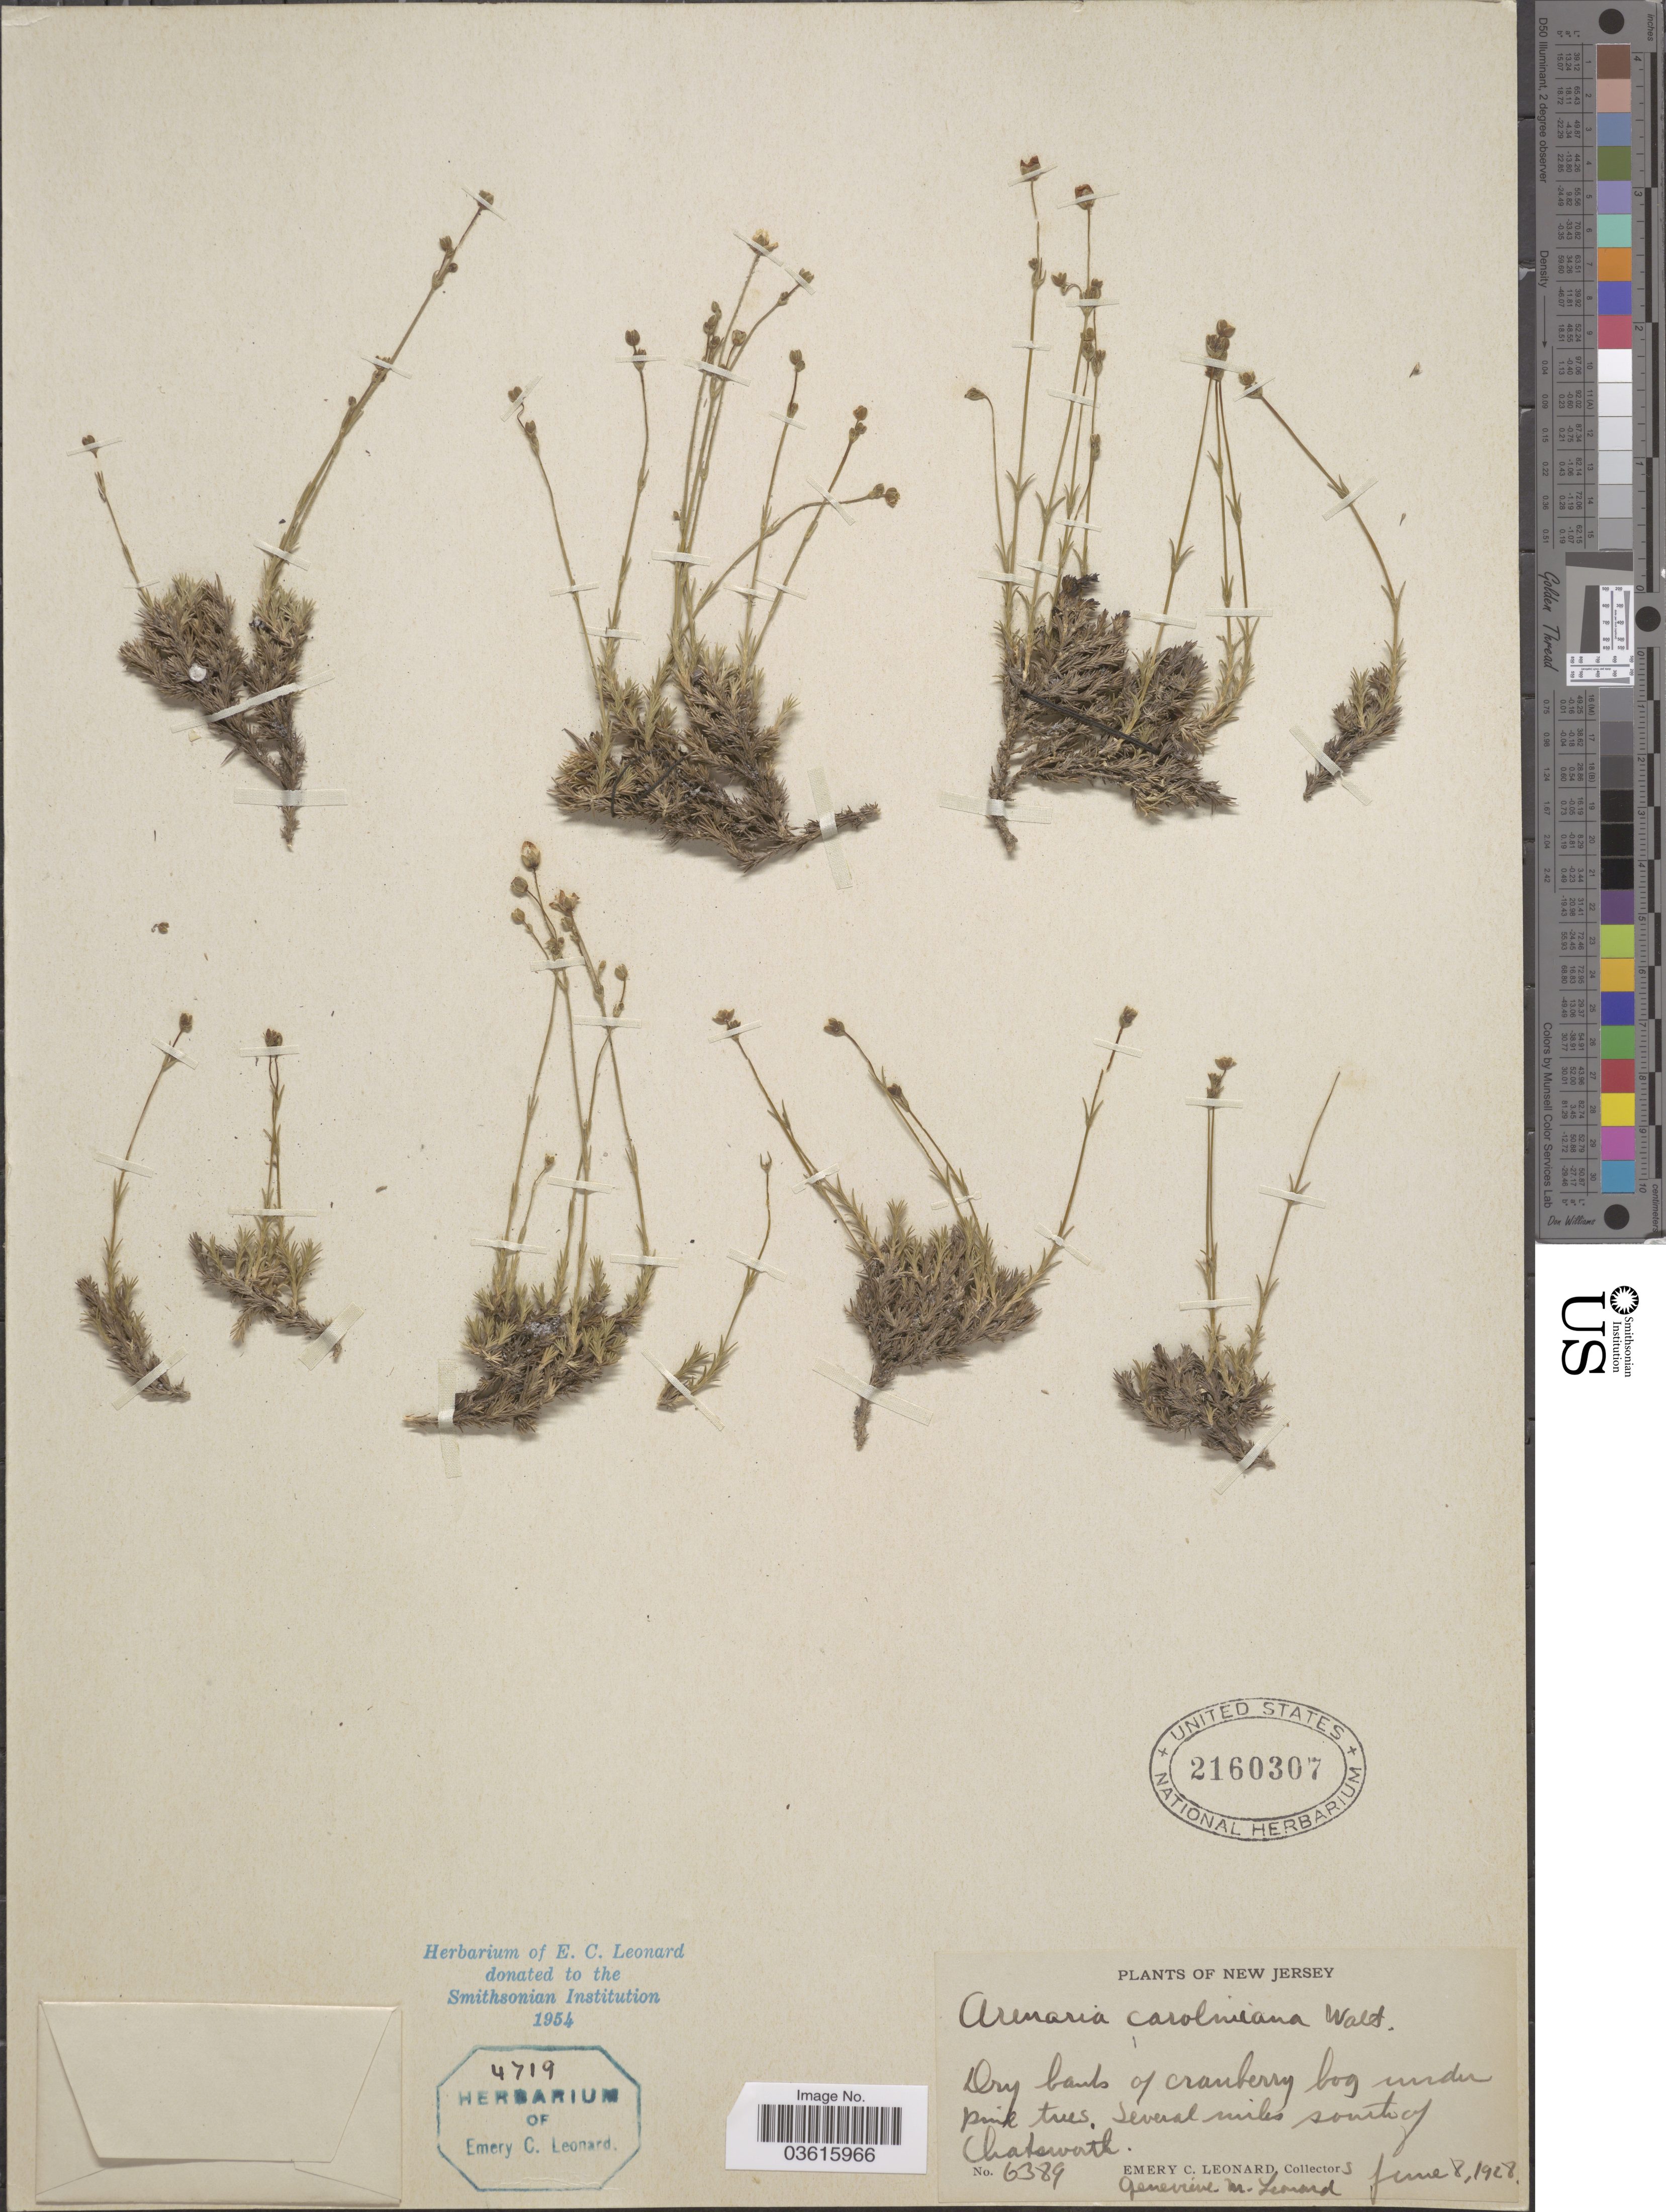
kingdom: Plantae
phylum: Tracheophyta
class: Magnoliopsida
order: Caryophyllales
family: Caryophyllaceae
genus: Minuartia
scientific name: Minuartia caroliniana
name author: (Walter) Mattf.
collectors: E. C. Leonard & G. M. Leonard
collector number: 6389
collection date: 1928-06-08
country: United States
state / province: New Jersey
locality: Several miles south of Chatsworth.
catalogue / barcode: US 2160307